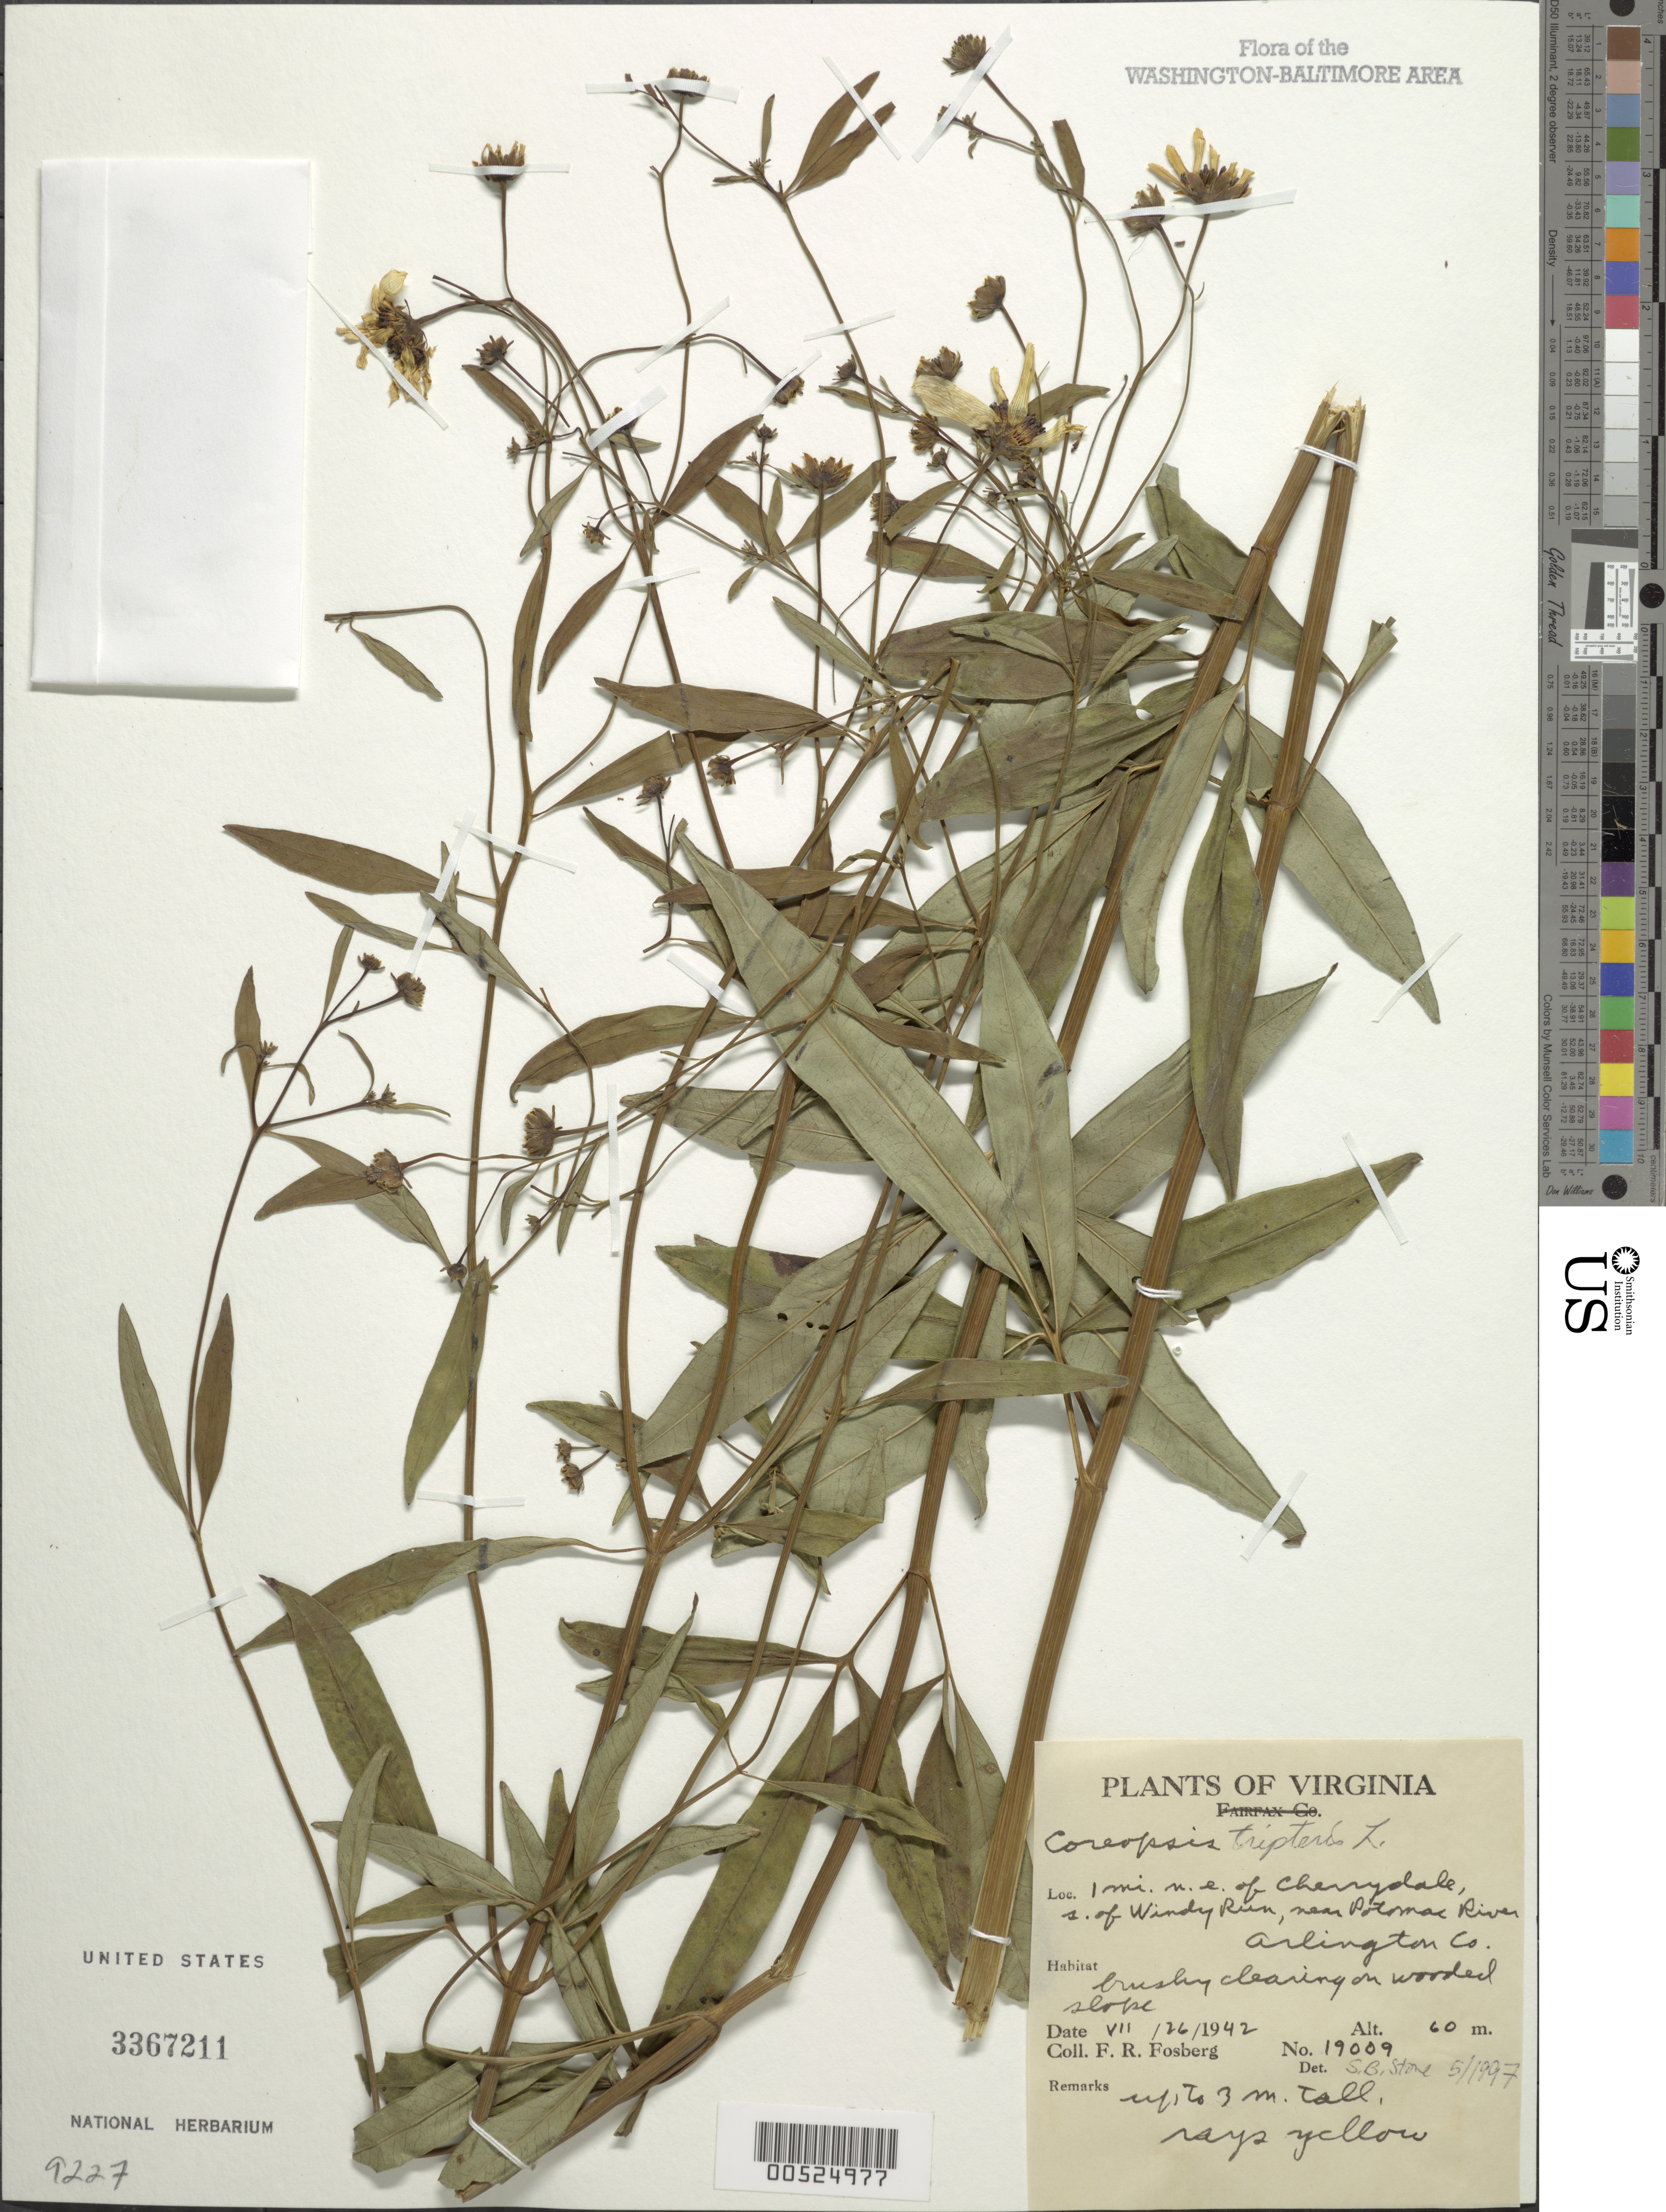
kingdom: Plantae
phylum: Tracheophyta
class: Magnoliopsida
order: Asterales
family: Asteraceae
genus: Coreopsis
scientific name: Coreopsis tripteris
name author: L.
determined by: Stone, S. B.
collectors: F. R. Fosberg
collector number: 19009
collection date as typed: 26 Jul 1942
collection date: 1942-07-26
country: United States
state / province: Virginia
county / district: Arlington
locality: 1 mi. NE of Cherrydale, S of Windy Run, near Potomac River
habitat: Brushy clearing on wooded slope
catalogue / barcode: US 3367211